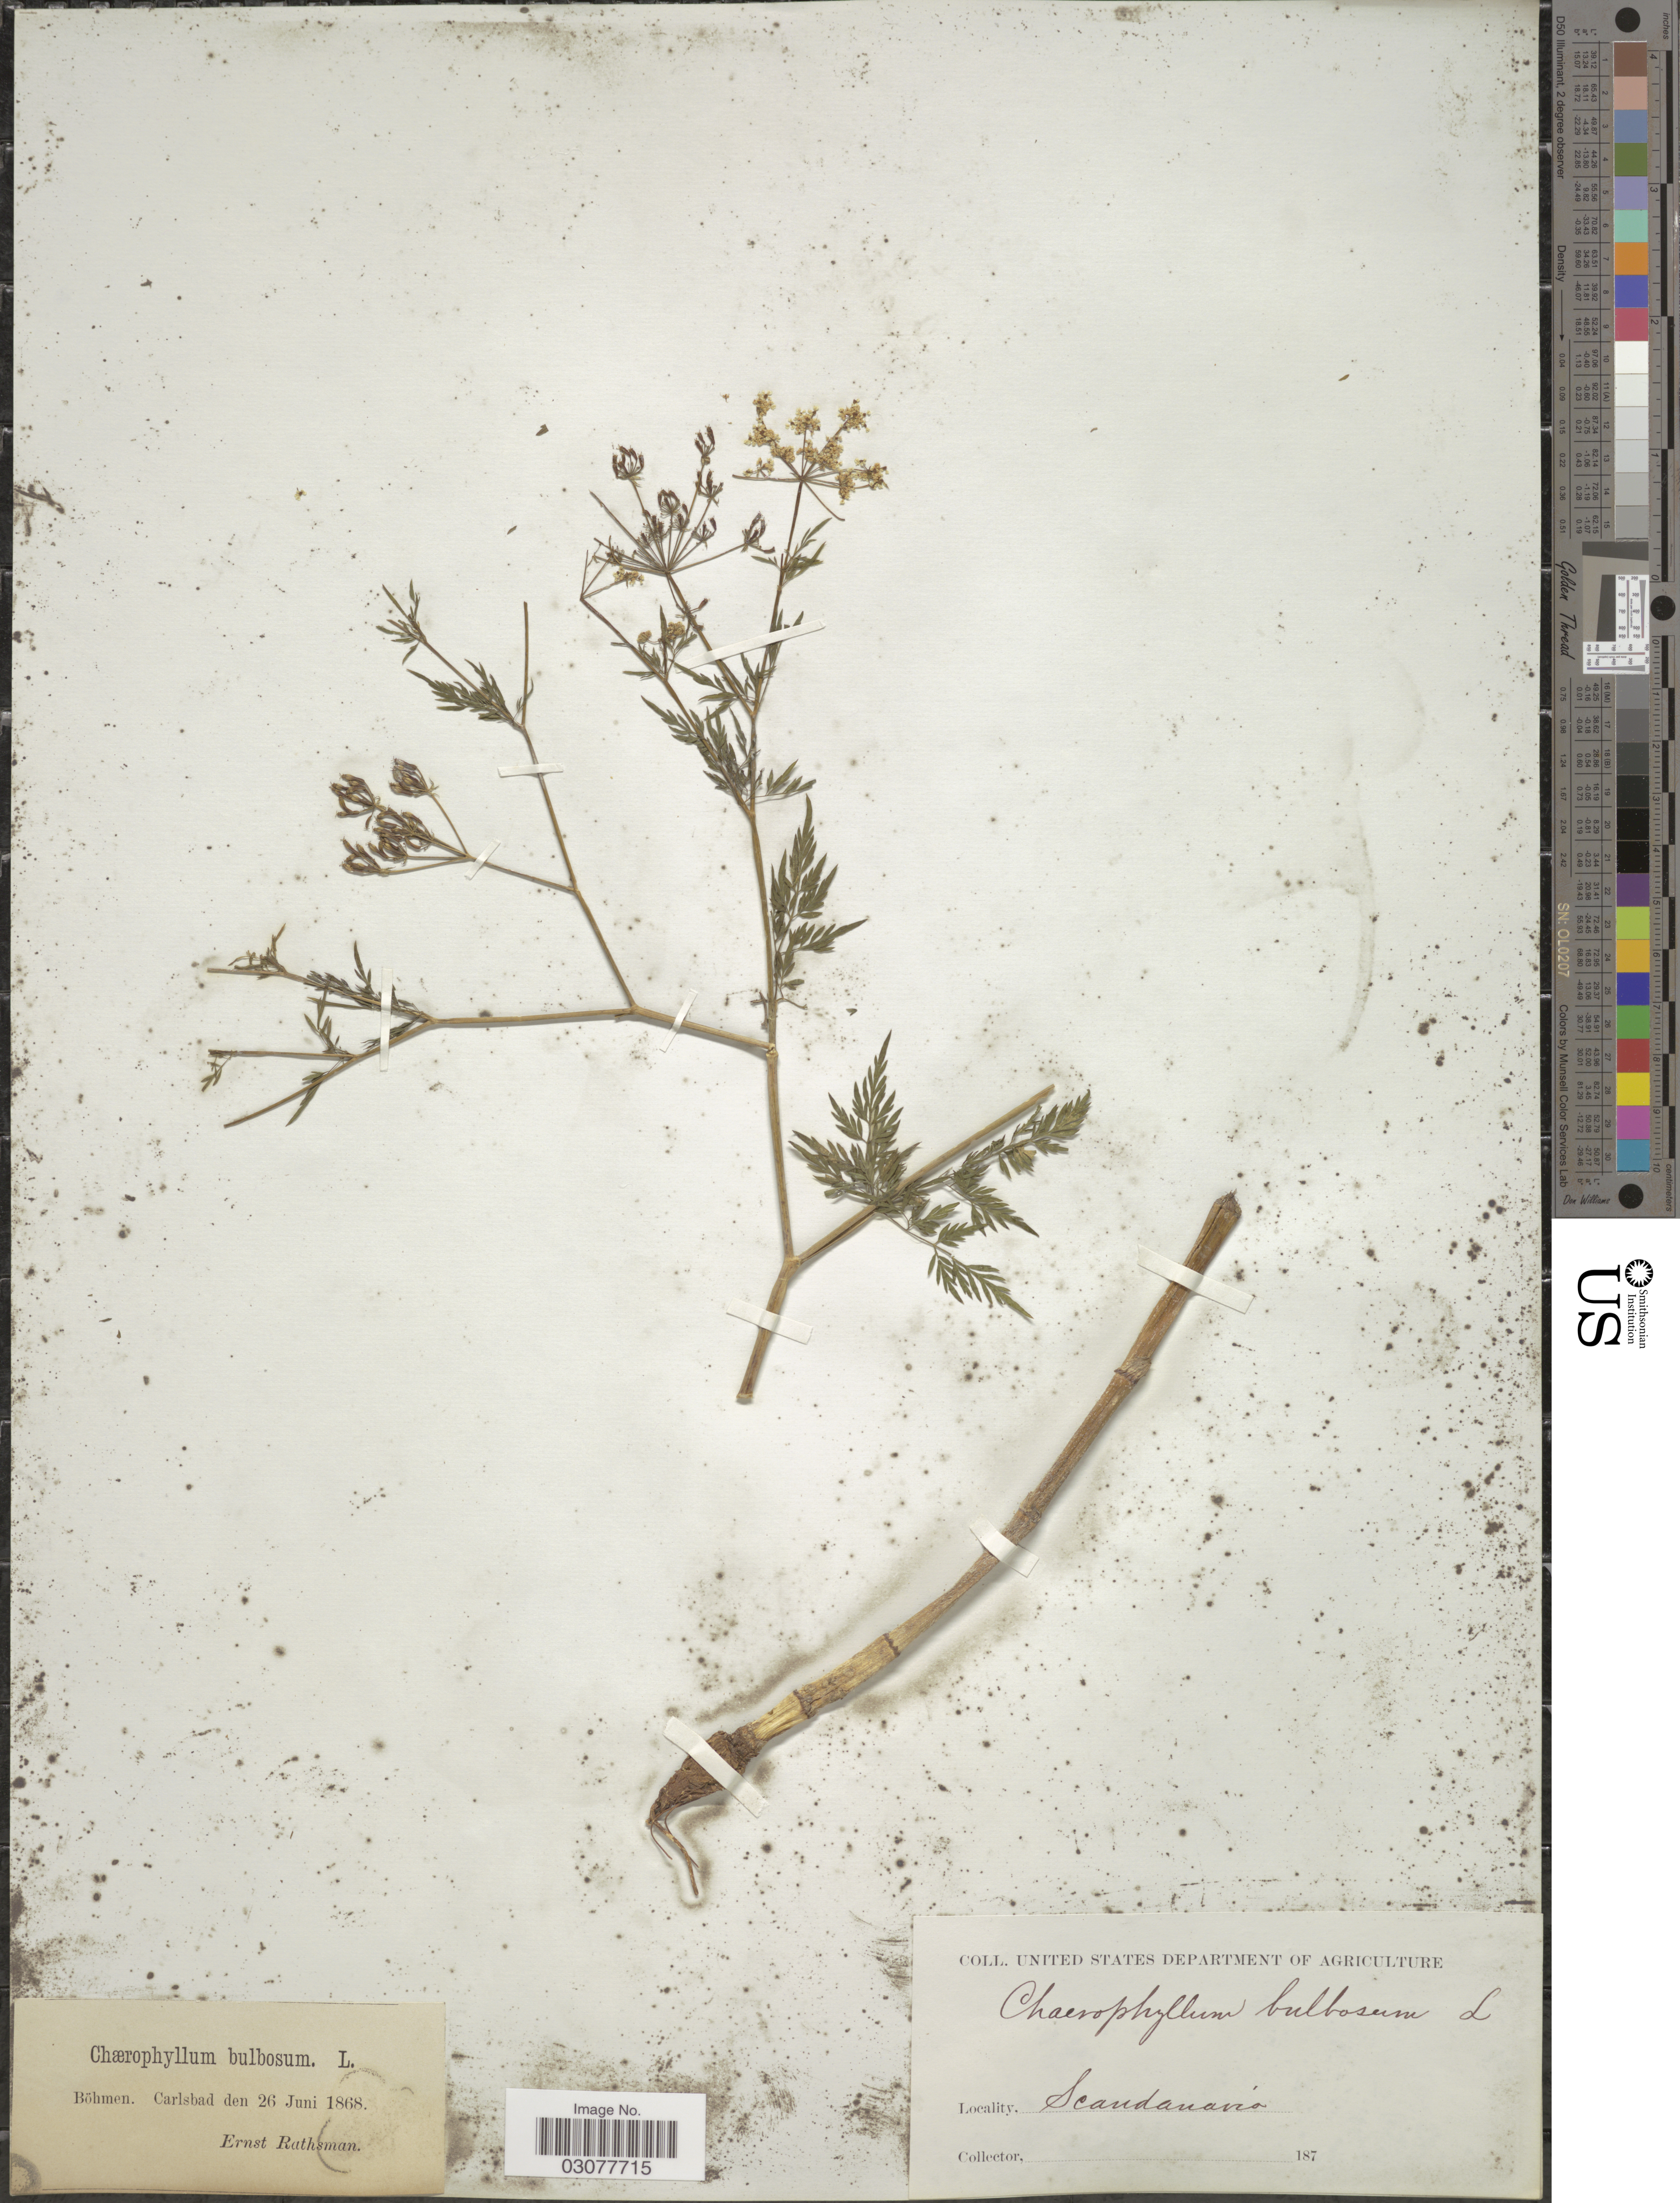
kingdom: Plantae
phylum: Tracheophyta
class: Magnoliopsida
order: Apiales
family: Apiaceae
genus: Chaerophyllum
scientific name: Chaerophyllum bulbosum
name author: L.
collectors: E. Rathsman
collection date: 1868-06-26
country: Czechia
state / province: Carlsbad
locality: Böhmen, Scandanavia.